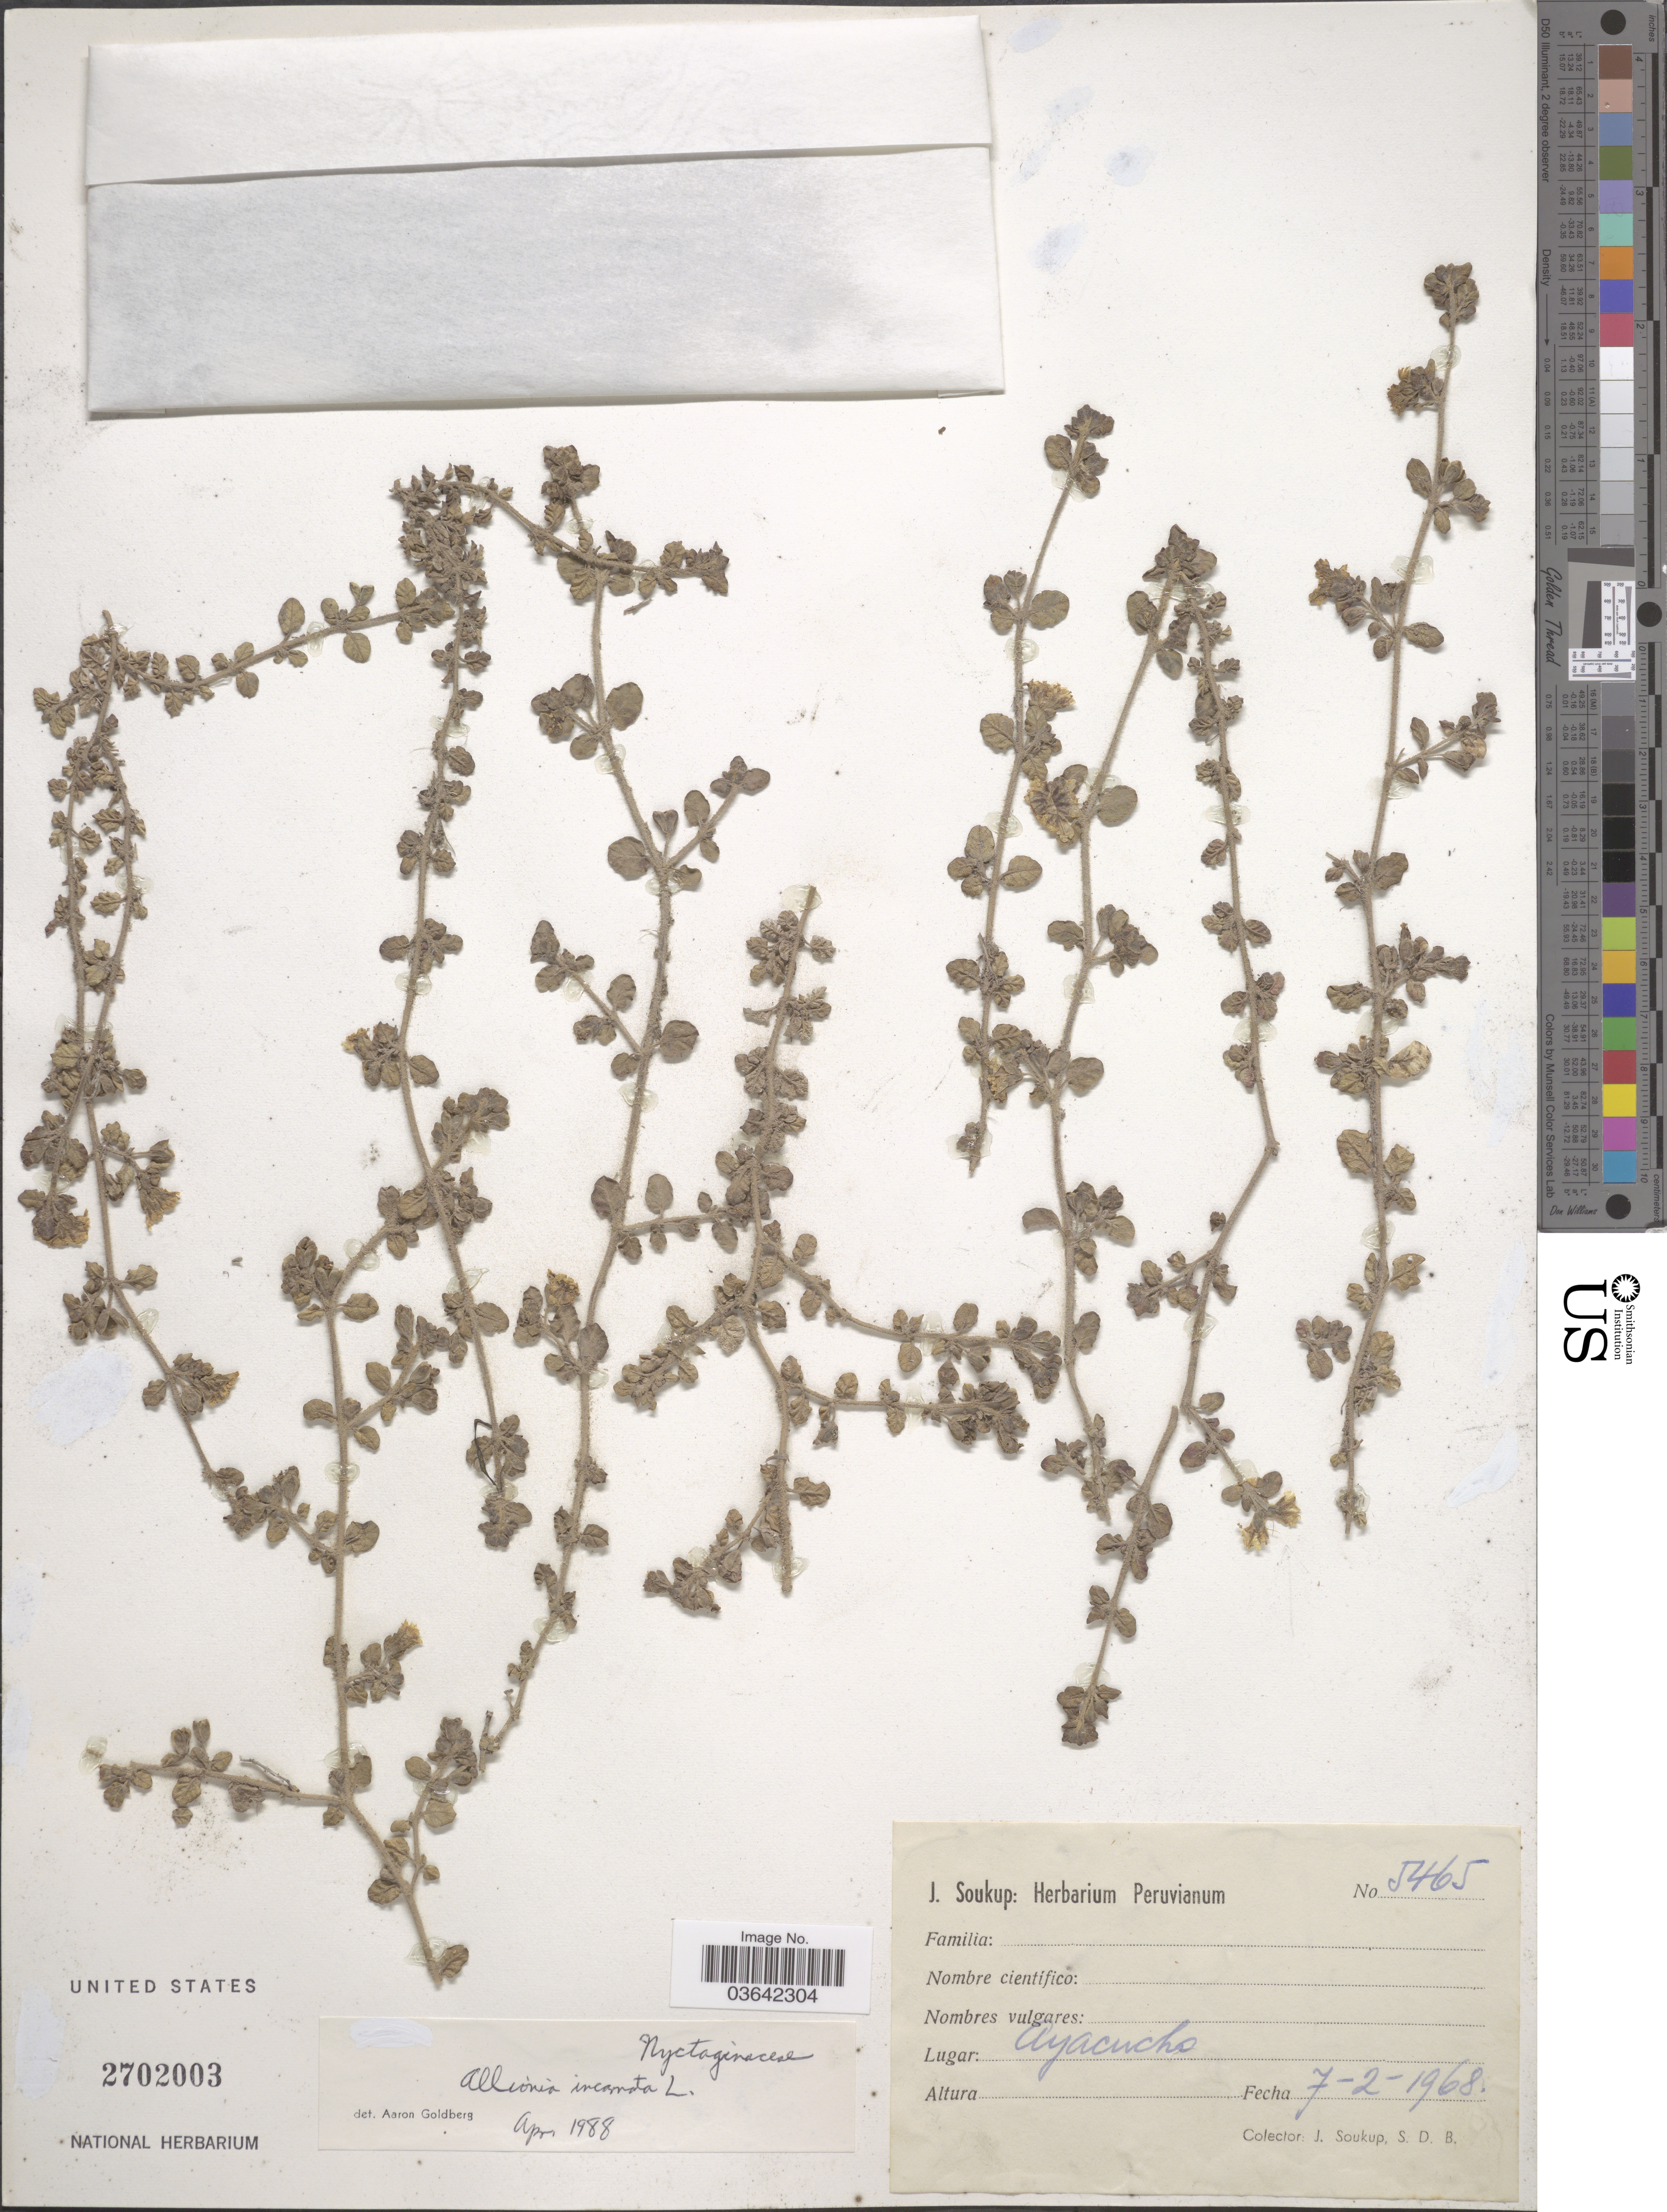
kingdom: Plantae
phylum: Tracheophyta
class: Magnoliopsida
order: Caryophyllales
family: Nyctaginaceae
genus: Allionia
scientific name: Allionia incarnata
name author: L.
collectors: J. Soukup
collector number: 5465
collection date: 1968-02-07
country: Peru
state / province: Ayacucho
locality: Ayacucho.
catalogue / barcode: US 2702003